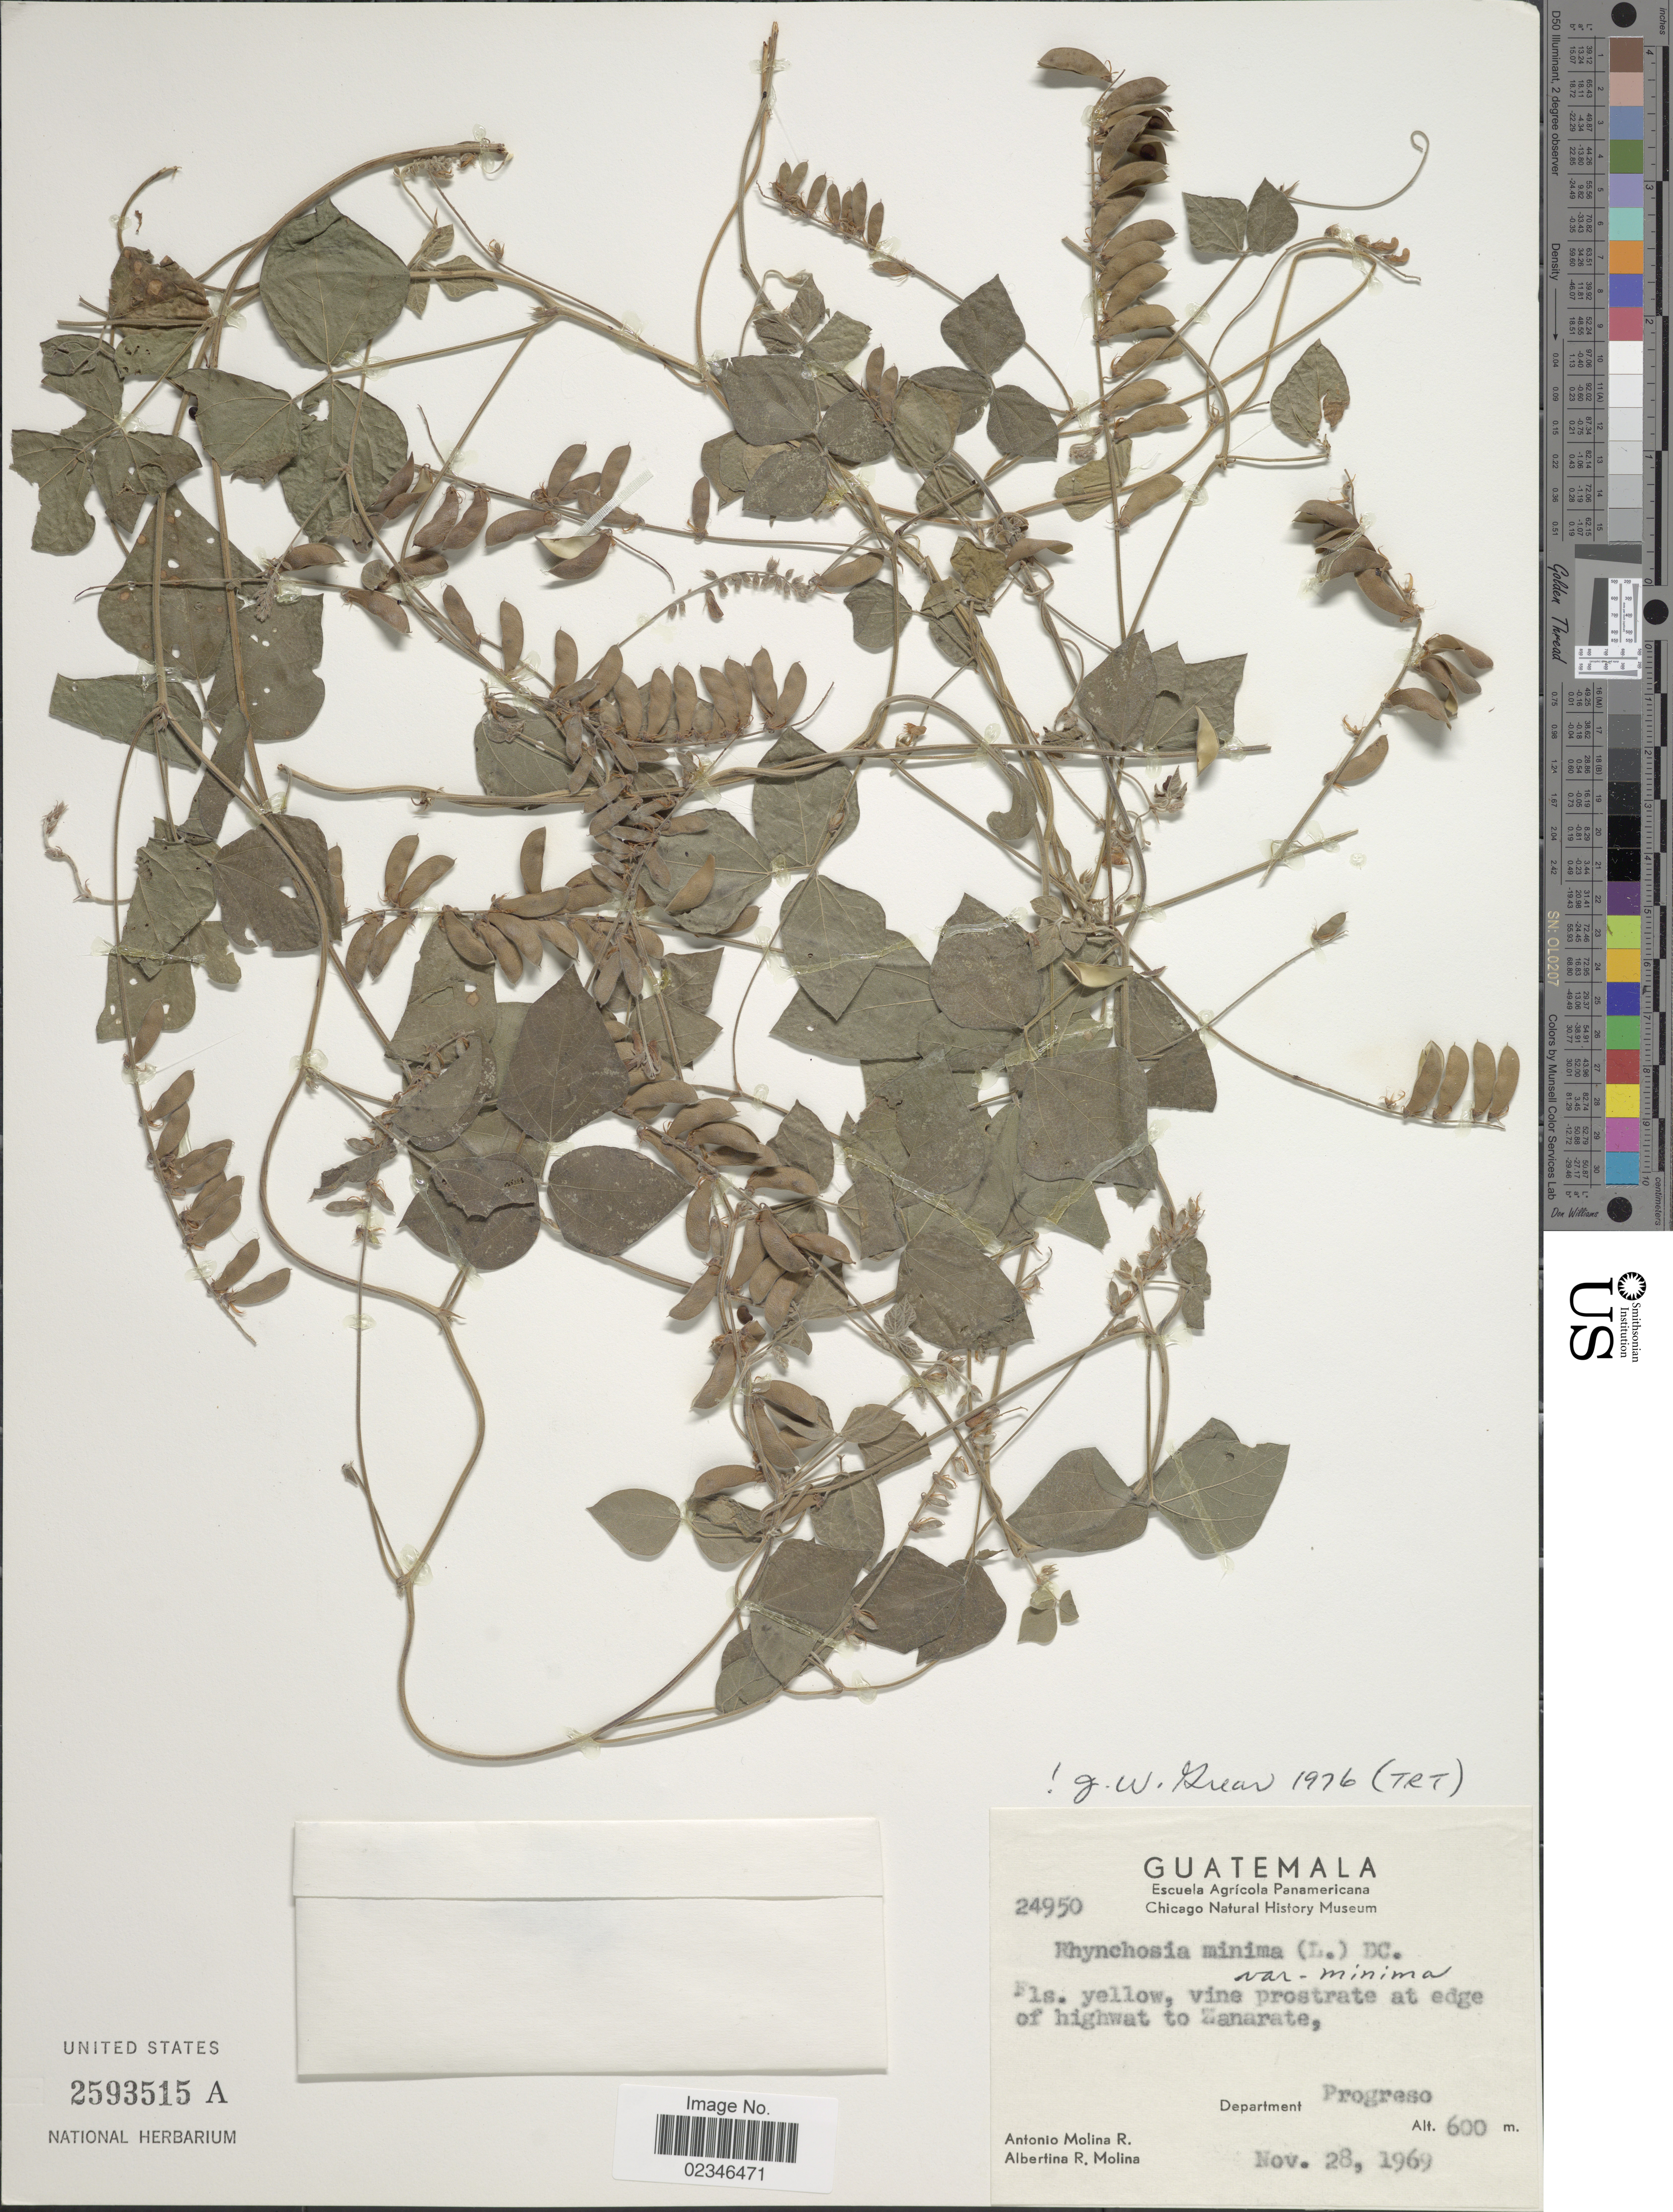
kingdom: Plantae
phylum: Tracheophyta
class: Magnoliopsida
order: Fabales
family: Fabaceae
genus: Rhynchosia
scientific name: Rhynchosia minima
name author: (L.) DC.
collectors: A. Molina R. & A. R. Molina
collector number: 24950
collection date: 1969-11-28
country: Guatemala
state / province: El Progreso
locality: Vine prostrate at edge of highwat to Zanarate, Department Progreso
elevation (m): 600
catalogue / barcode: US 2593515A